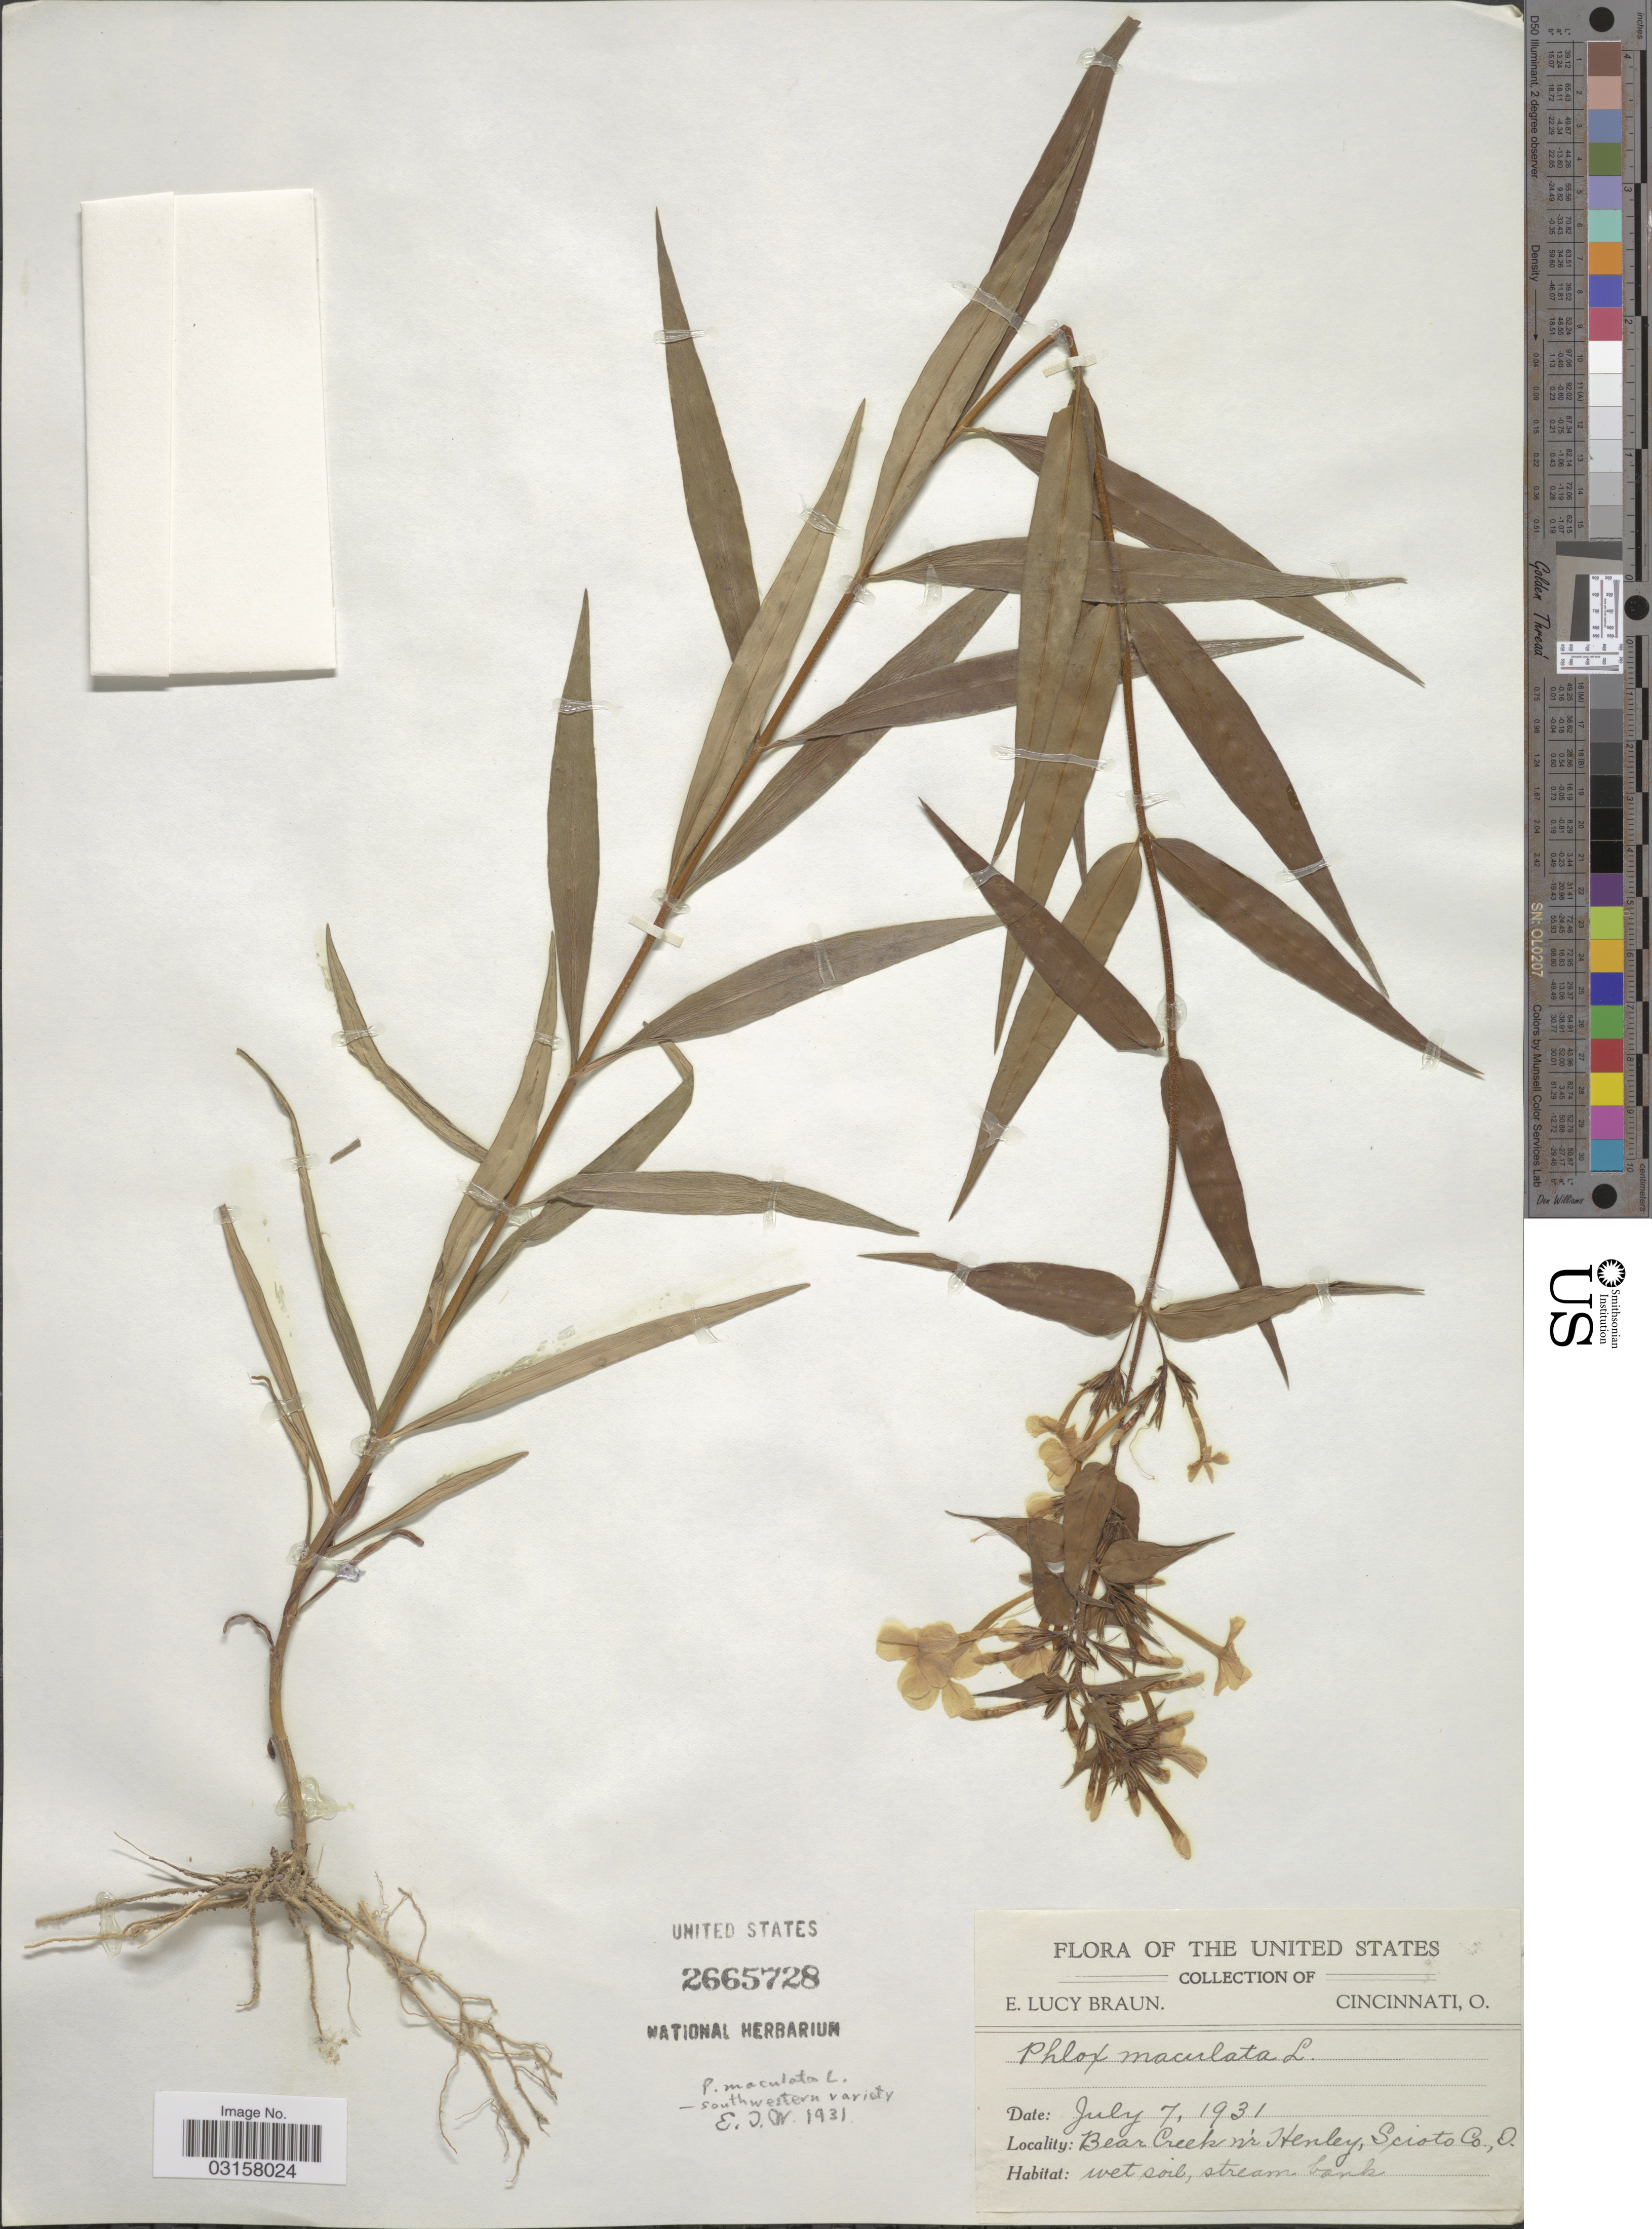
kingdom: Plantae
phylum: Tracheophyta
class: Magnoliopsida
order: Ericales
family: Polemoniaceae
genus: Phlox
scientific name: Phlox maculata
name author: L.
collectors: E. L. Braun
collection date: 1931-07-07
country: United States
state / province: Ohio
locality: Bear Creek nr Henley, Scioto Co.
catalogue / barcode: US 2665728